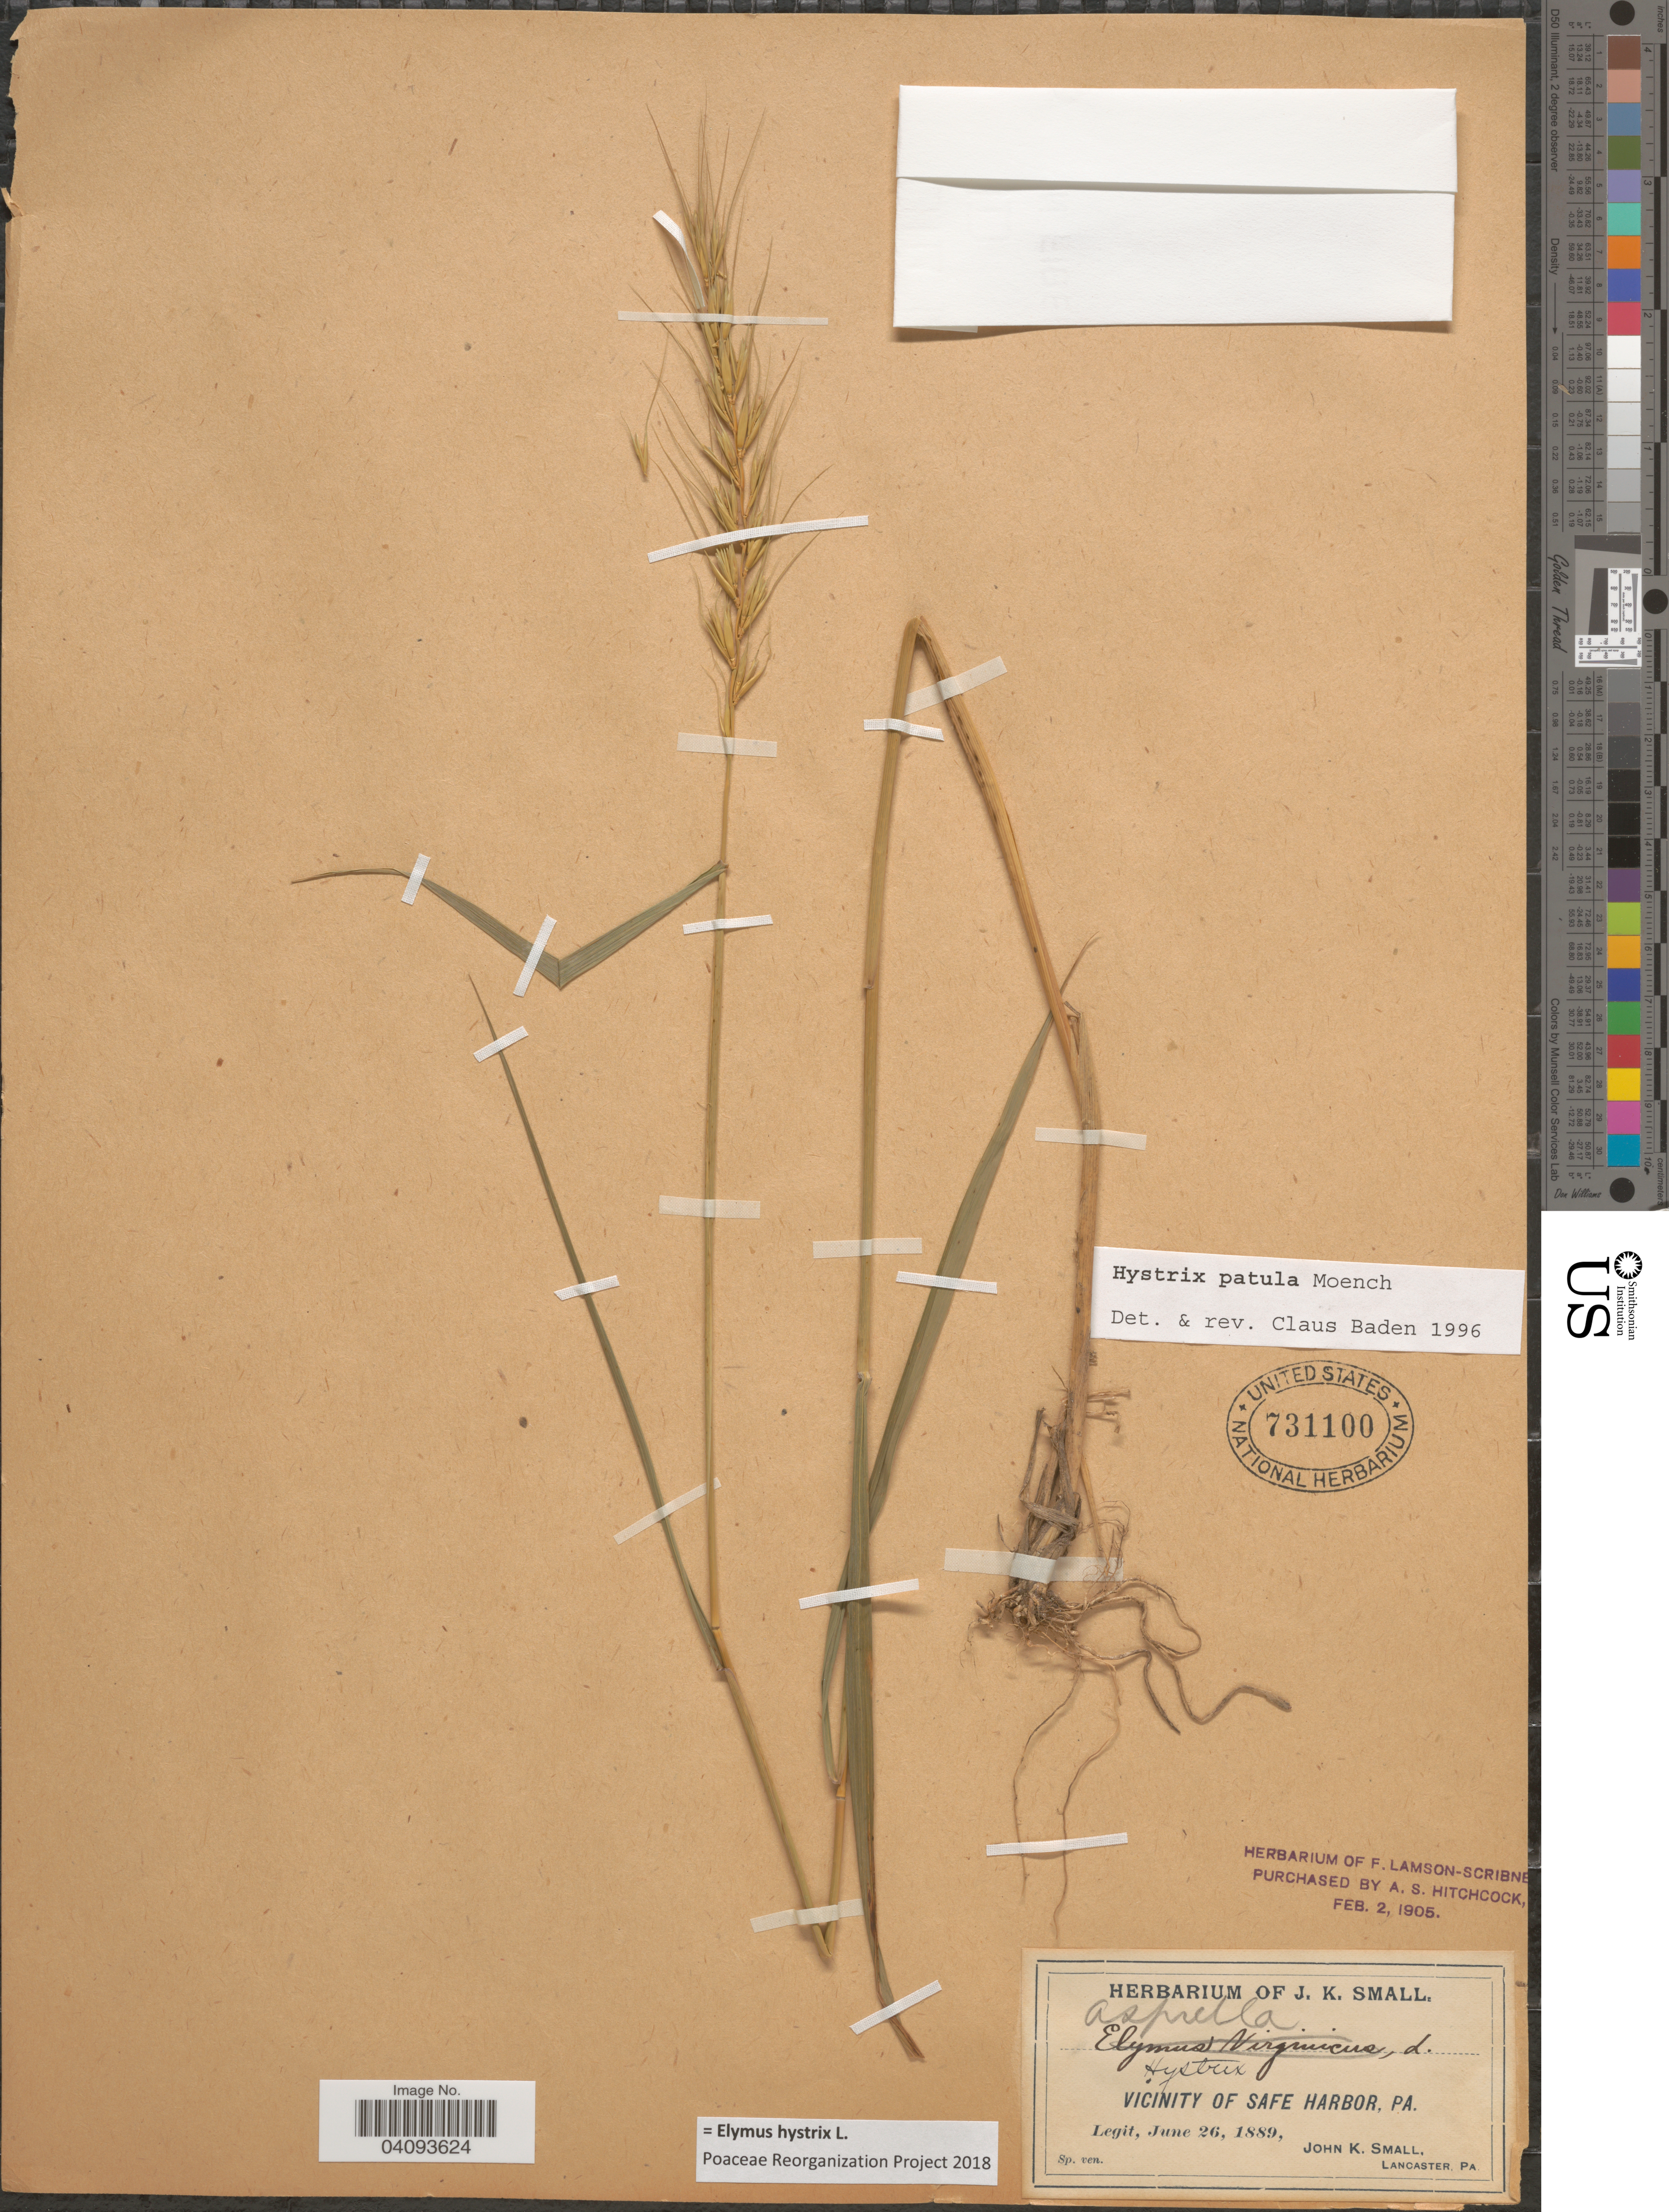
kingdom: Plantae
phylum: Tracheophyta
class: Liliopsida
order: Poales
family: Poaceae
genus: Elymus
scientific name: Elymus hystrix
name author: L.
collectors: J. K. Small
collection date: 1899-06-26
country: United States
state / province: Pennsylvania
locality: Vicinity of Safe Harbor.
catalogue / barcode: US 731100